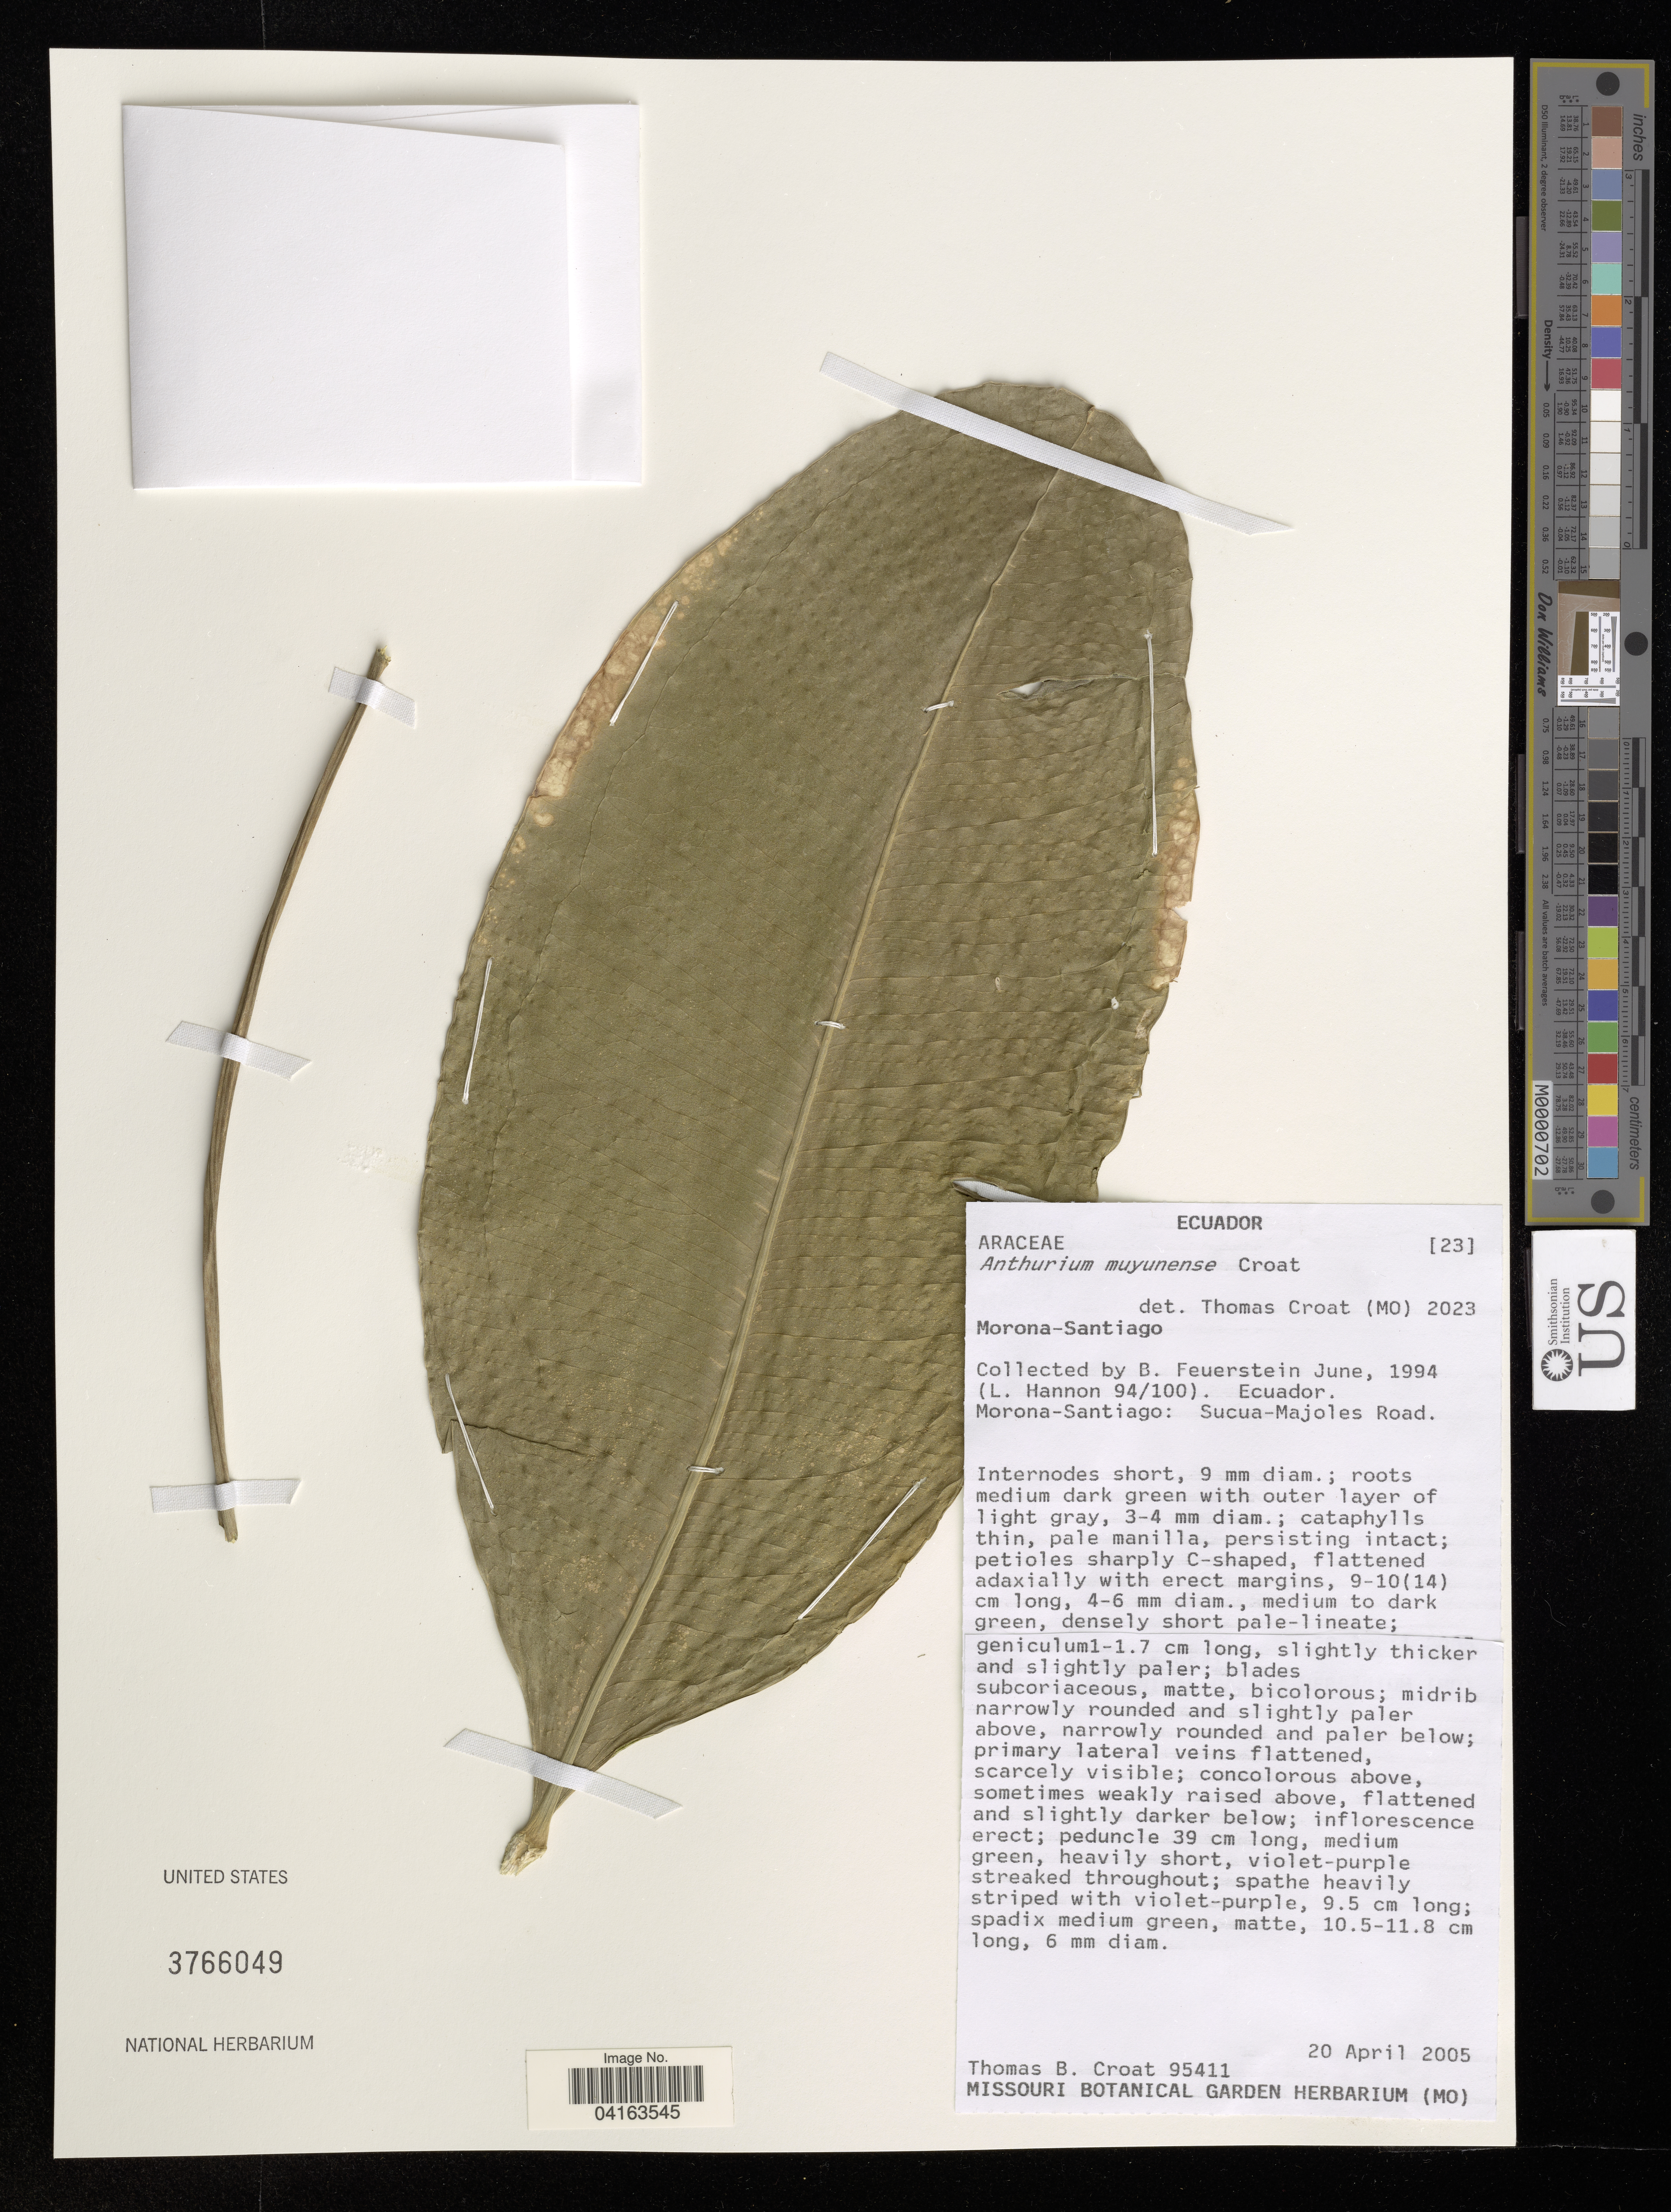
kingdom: Plantae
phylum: Tracheophyta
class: Liliopsida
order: Alismatales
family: Araceae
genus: Anthurium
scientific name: Anthurium muyunense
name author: Croat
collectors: B. Fueurstein, L. Hannon & T. B. Croat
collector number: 95411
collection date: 2005-04-20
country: Ecuador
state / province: Morona-Santiago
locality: Sucua-Majoles Road.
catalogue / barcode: US 3766049